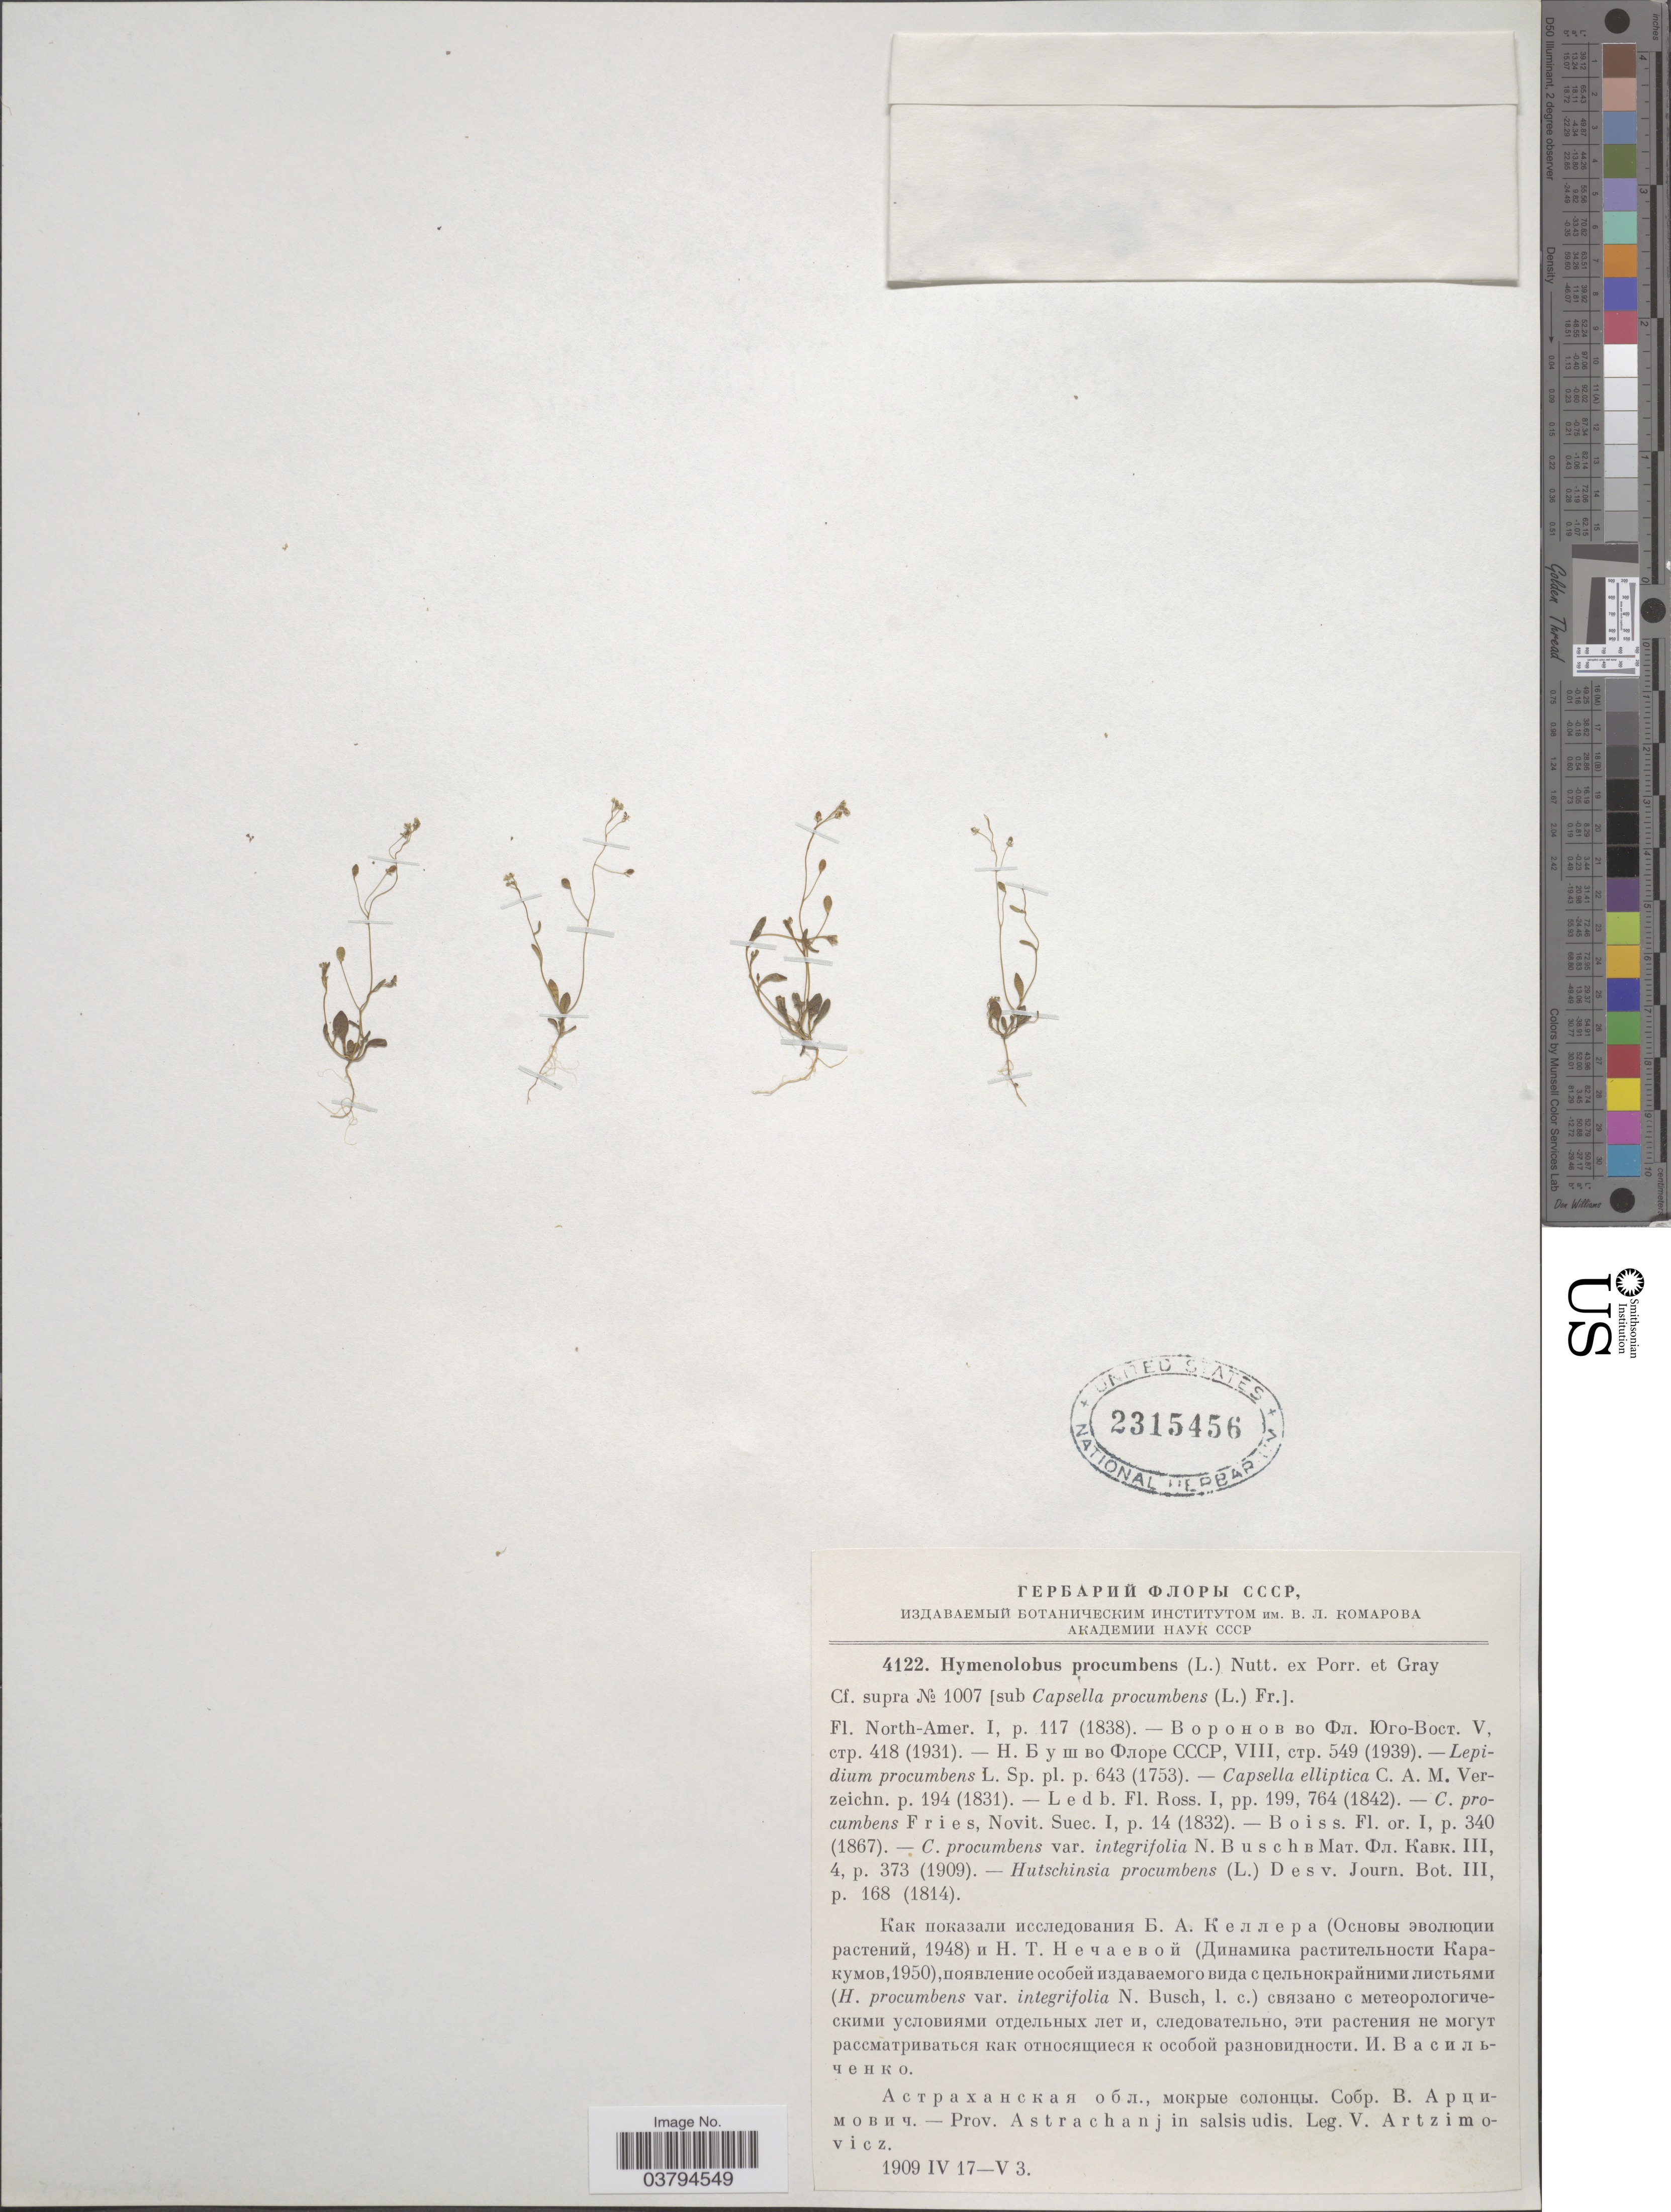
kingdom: Plantae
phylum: Tracheophyta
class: Magnoliopsida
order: Brassicales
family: Brassicaceae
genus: Hymenolobus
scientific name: Hymenolobus procumbens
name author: Nutt.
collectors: V. Artzimovicz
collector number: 4122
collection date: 1909-04-17/1909-05-03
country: Russian Federation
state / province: Astrakhan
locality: Prov. Astrachanj in salsis udis.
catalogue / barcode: US 2315456